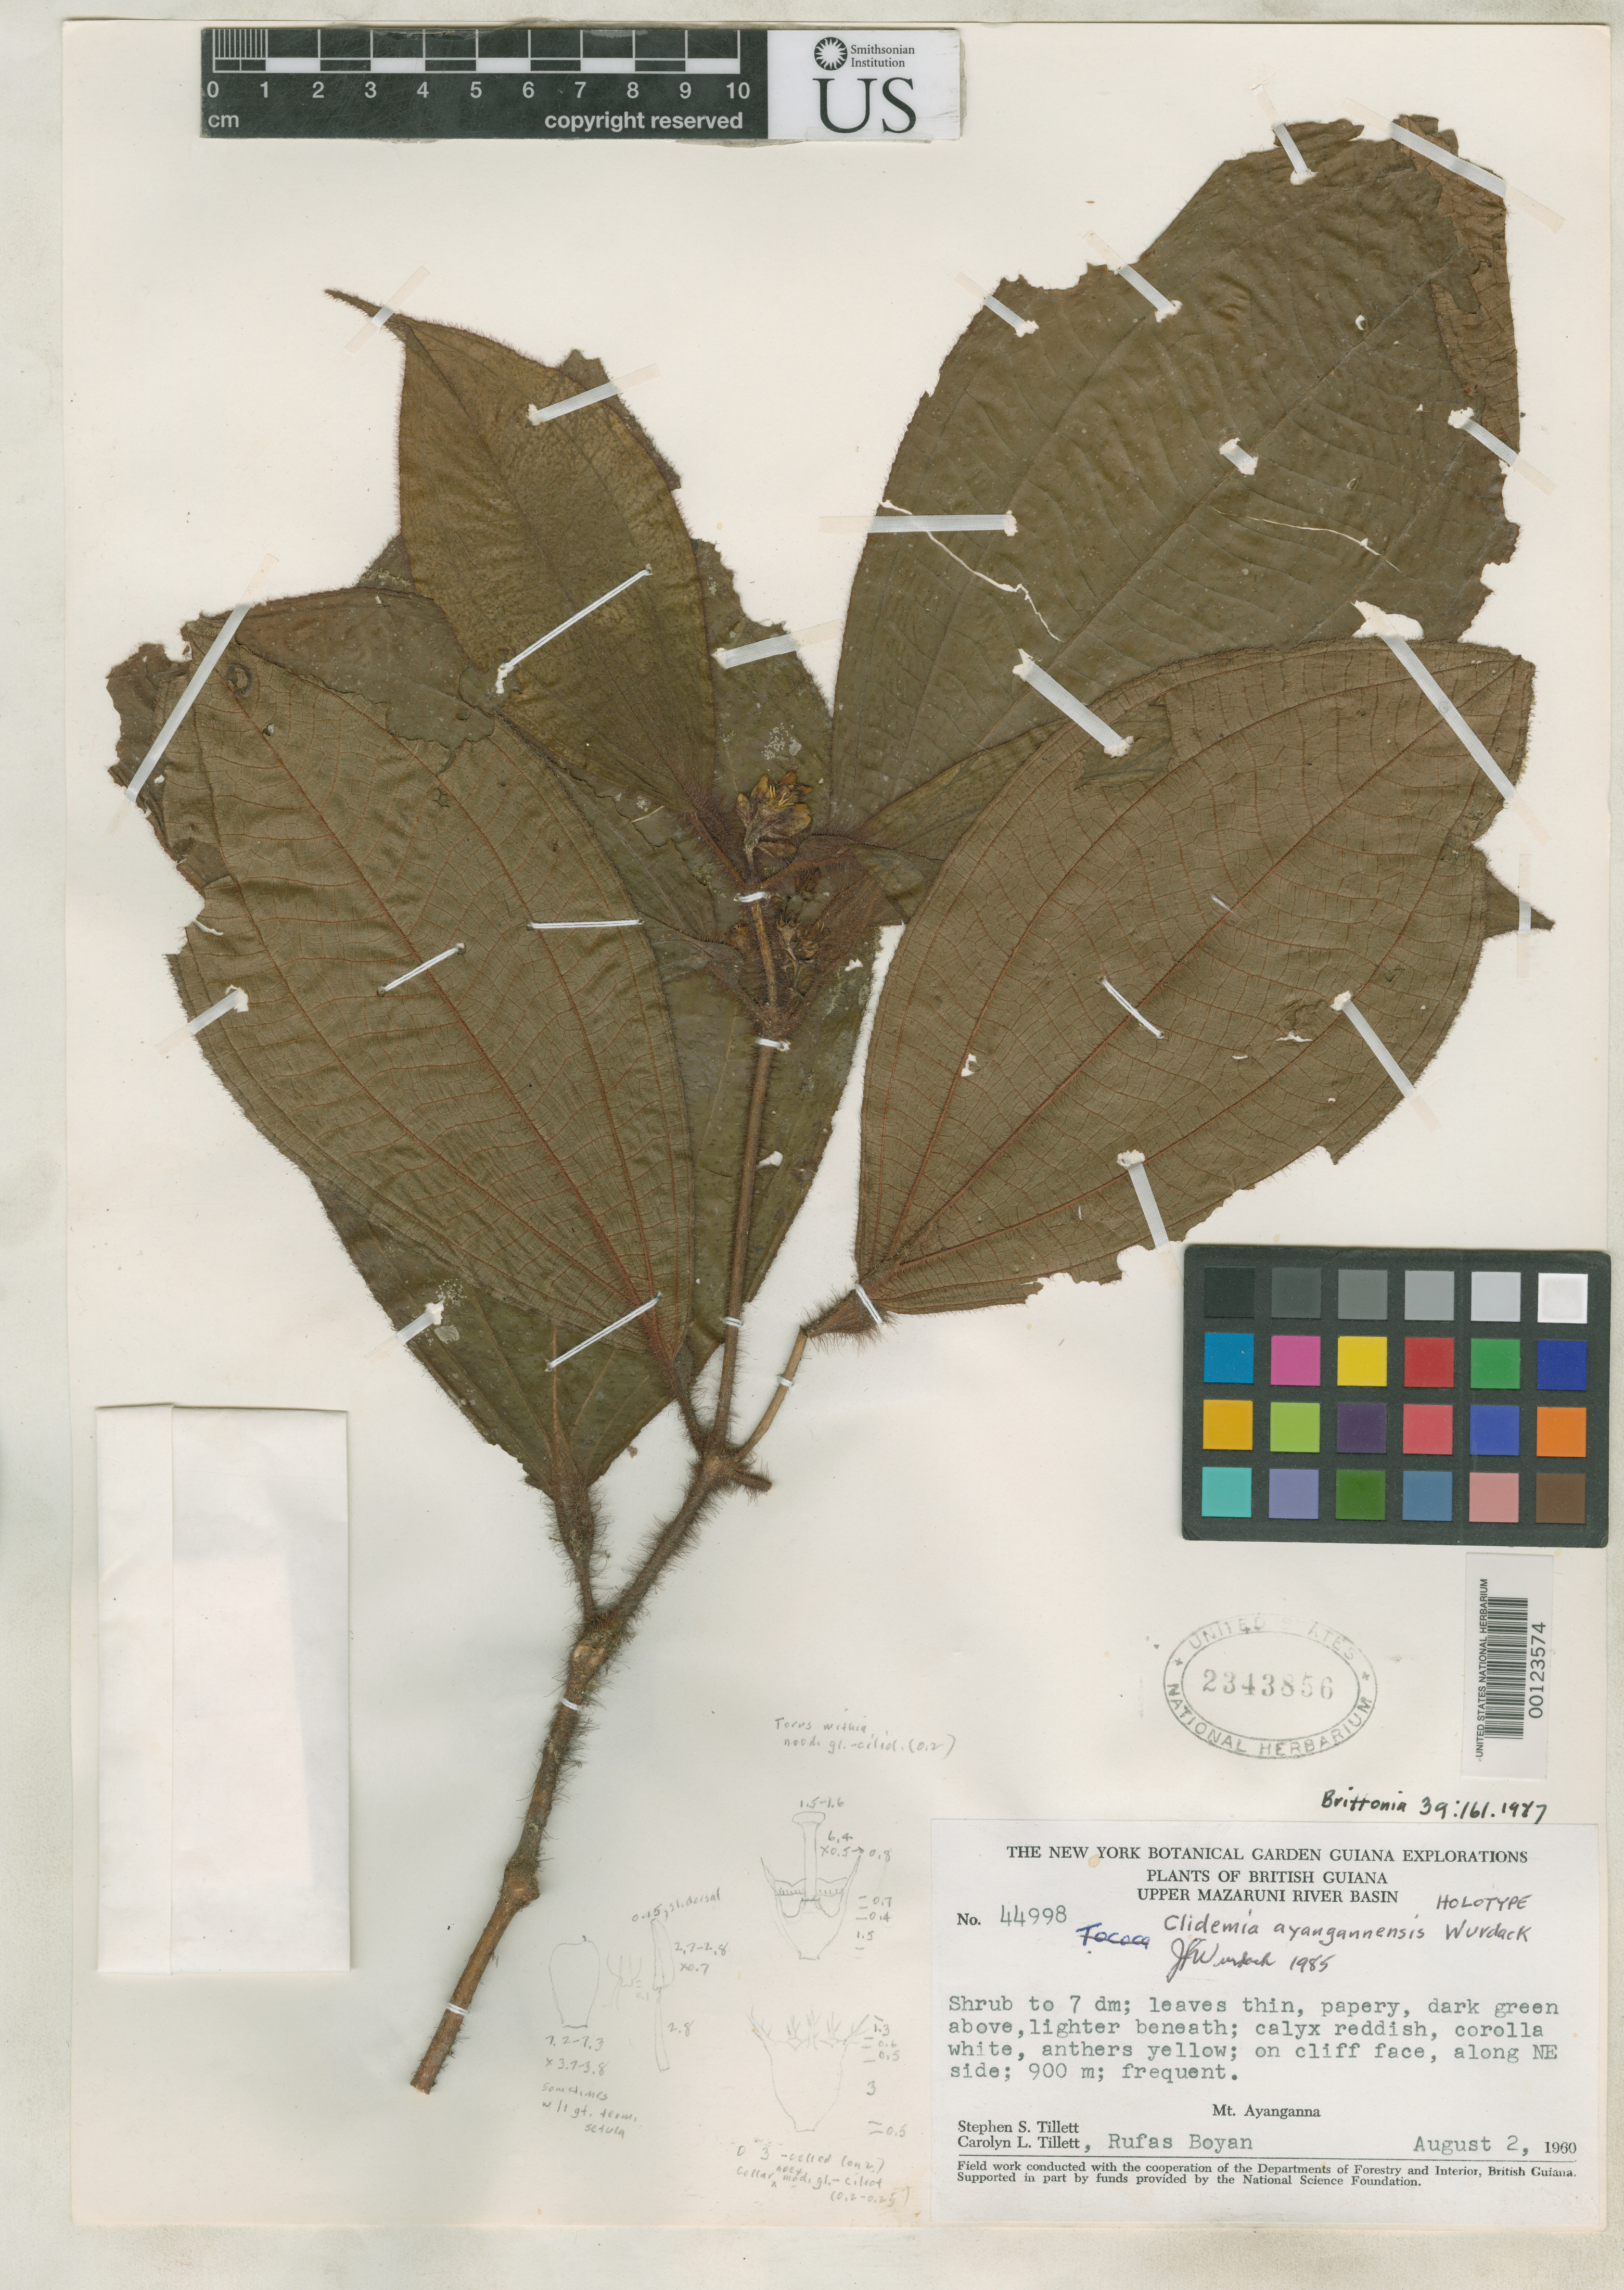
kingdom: Plantae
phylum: Tracheophyta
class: Magnoliopsida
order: Myrtales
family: Melastomataceae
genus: Clidemia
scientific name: Clidemia ayangannensis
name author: Wurdack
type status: Holotype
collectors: S. S. Tillett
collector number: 44998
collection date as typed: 02 Aug 1960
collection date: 1960-08-02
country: Guyana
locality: NE side of Mt. Ayanganna.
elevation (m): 900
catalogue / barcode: US 2343856